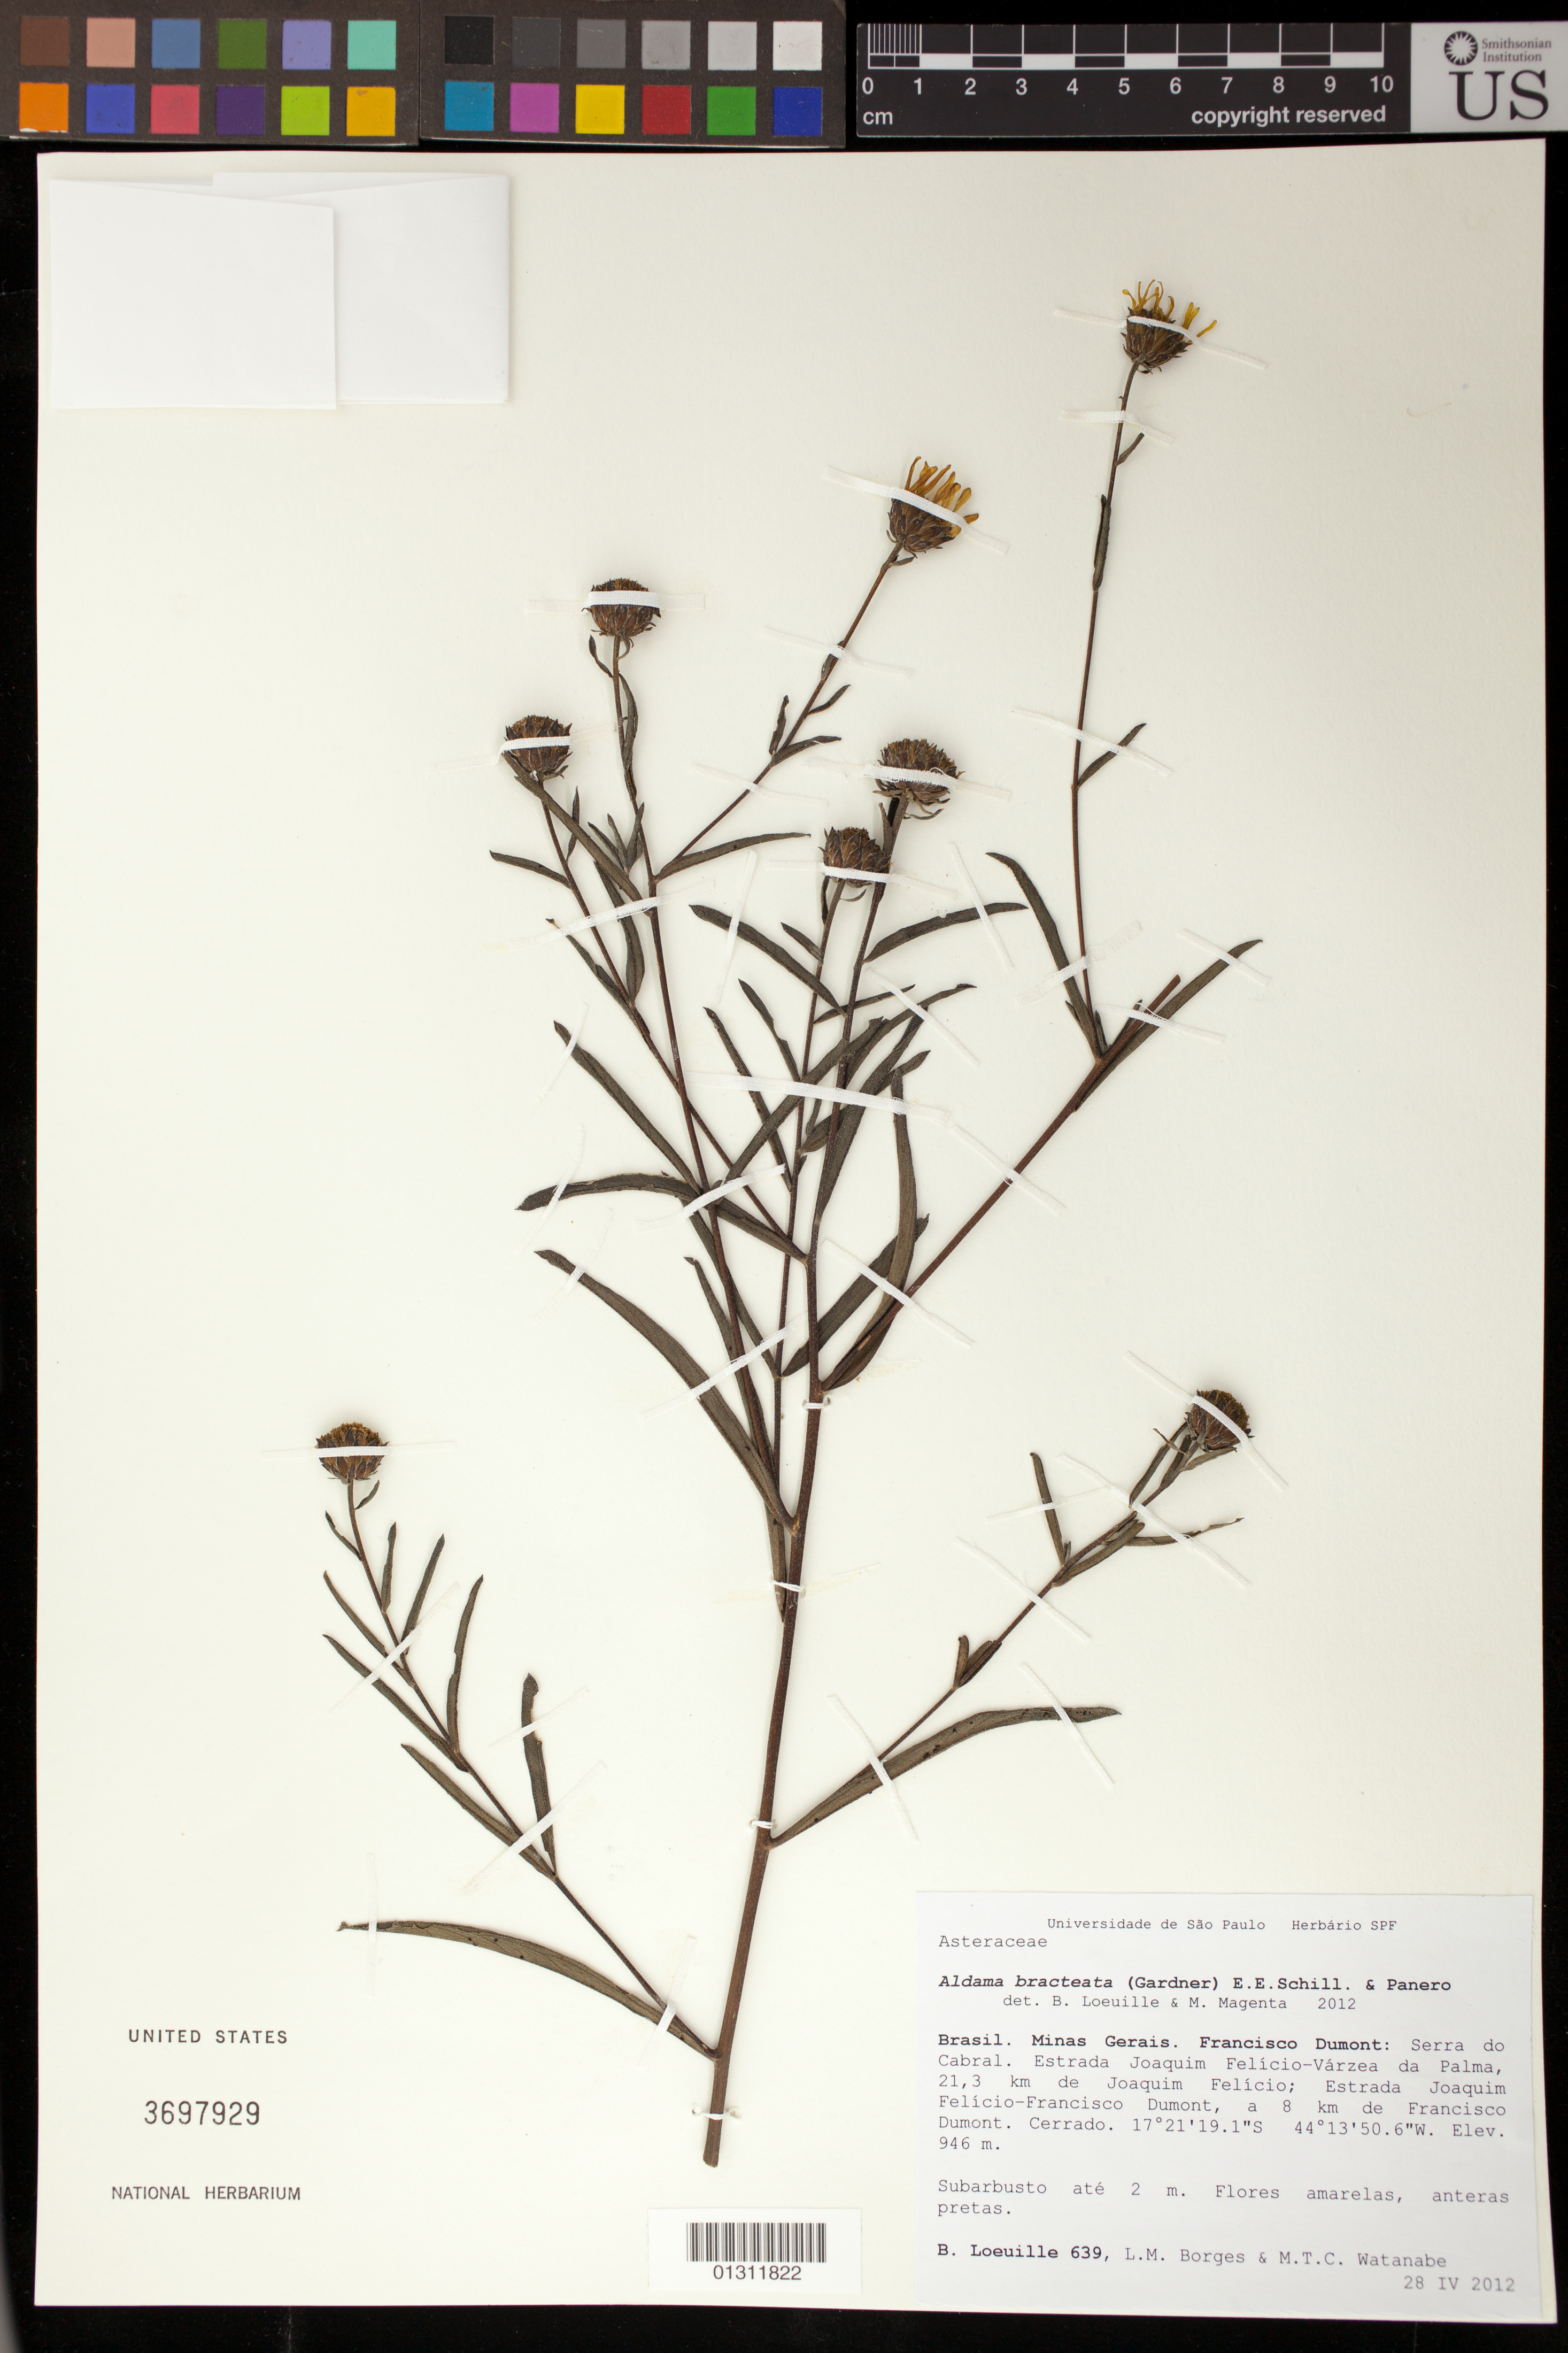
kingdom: Plantae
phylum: Tracheophyta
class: Magnoliopsida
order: Asterales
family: Asteraceae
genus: Aldama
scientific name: Aldama bracteata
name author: (Gardner) E.E. Schill. & Panero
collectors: B. Loeuille, L. M. Borges & M. T. C. Watanabe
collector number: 639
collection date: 2012-04-28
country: Brazil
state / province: Minas Gerais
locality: Francisco Dumont: Serra do Cabral. Estrada Joaquim Felicio - Varzea da Palma, 21.3 km deJoaquim Felicio; Estrada Joaquim Felicio - Francisco Dumont, 8 km de Francisco Dumont.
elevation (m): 946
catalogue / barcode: US 3697929